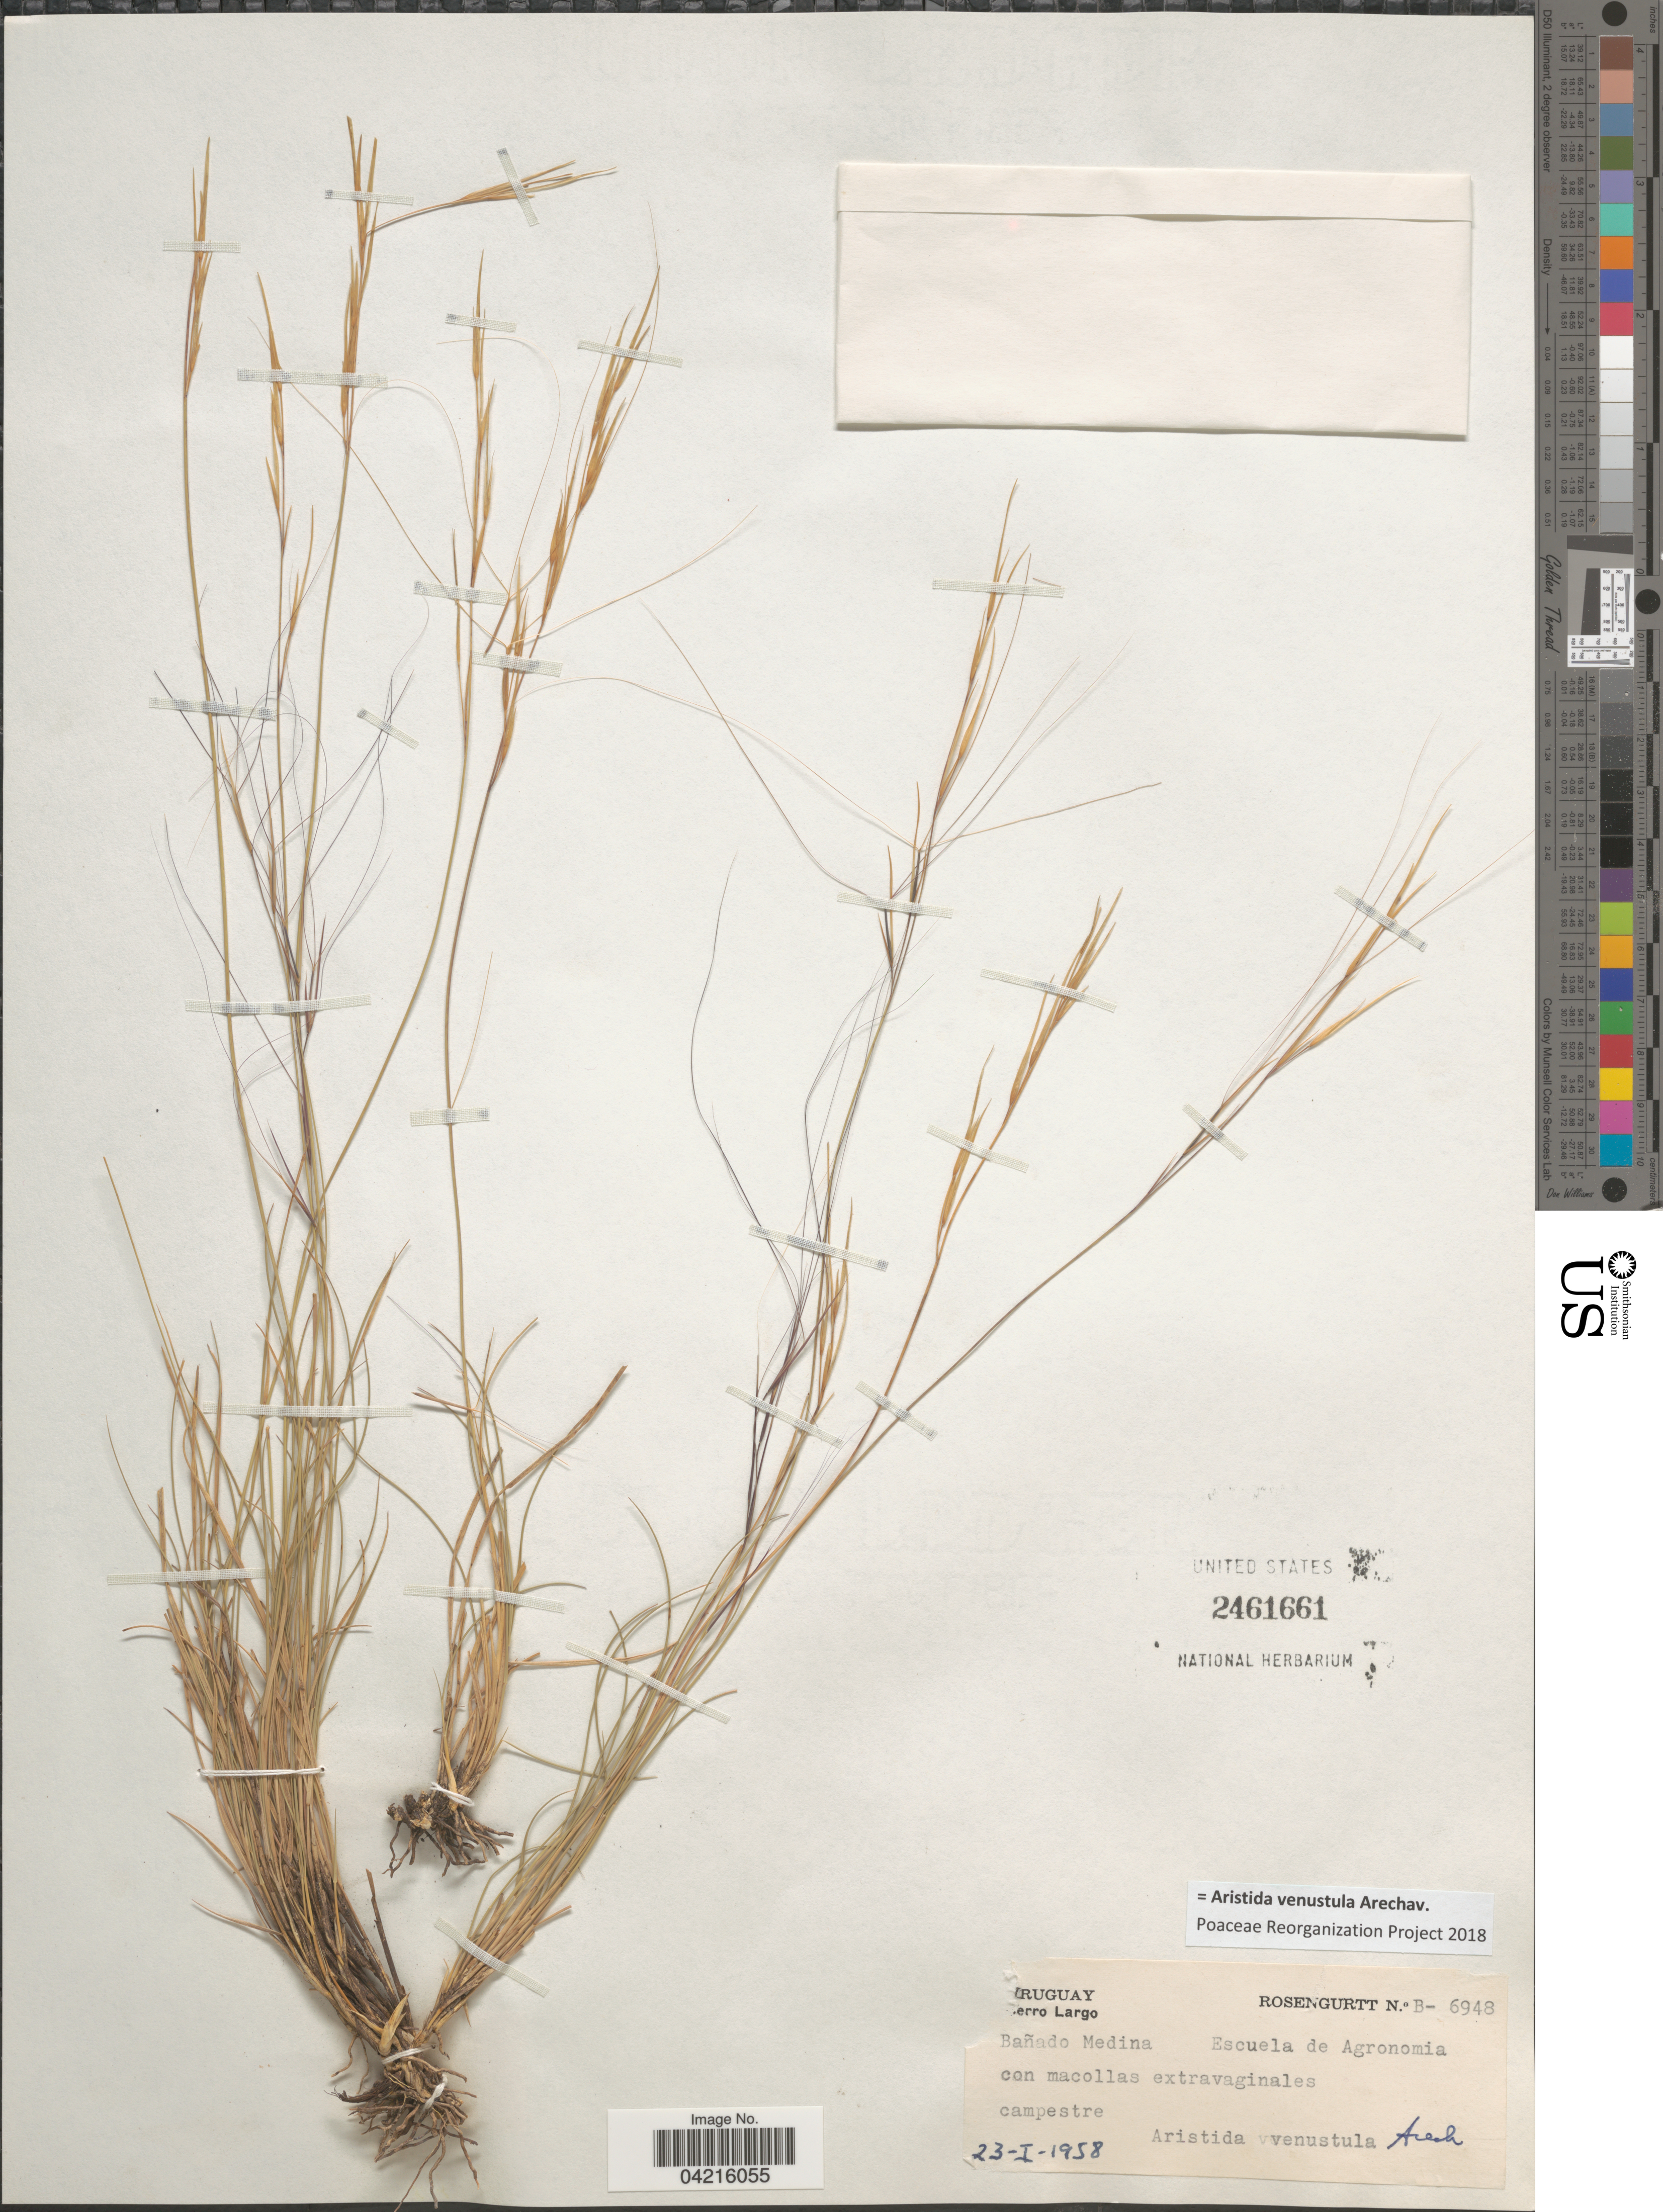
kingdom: Plantae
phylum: Tracheophyta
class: Liliopsida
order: Poales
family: Poaceae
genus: Aristida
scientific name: Aristida venustula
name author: Arechav.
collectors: Rosengurtt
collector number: B-6948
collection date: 1958-01-23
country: Uruguay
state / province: Cerro Largo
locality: Bañado Medina Escuela de Agronomia.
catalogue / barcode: US 2461661